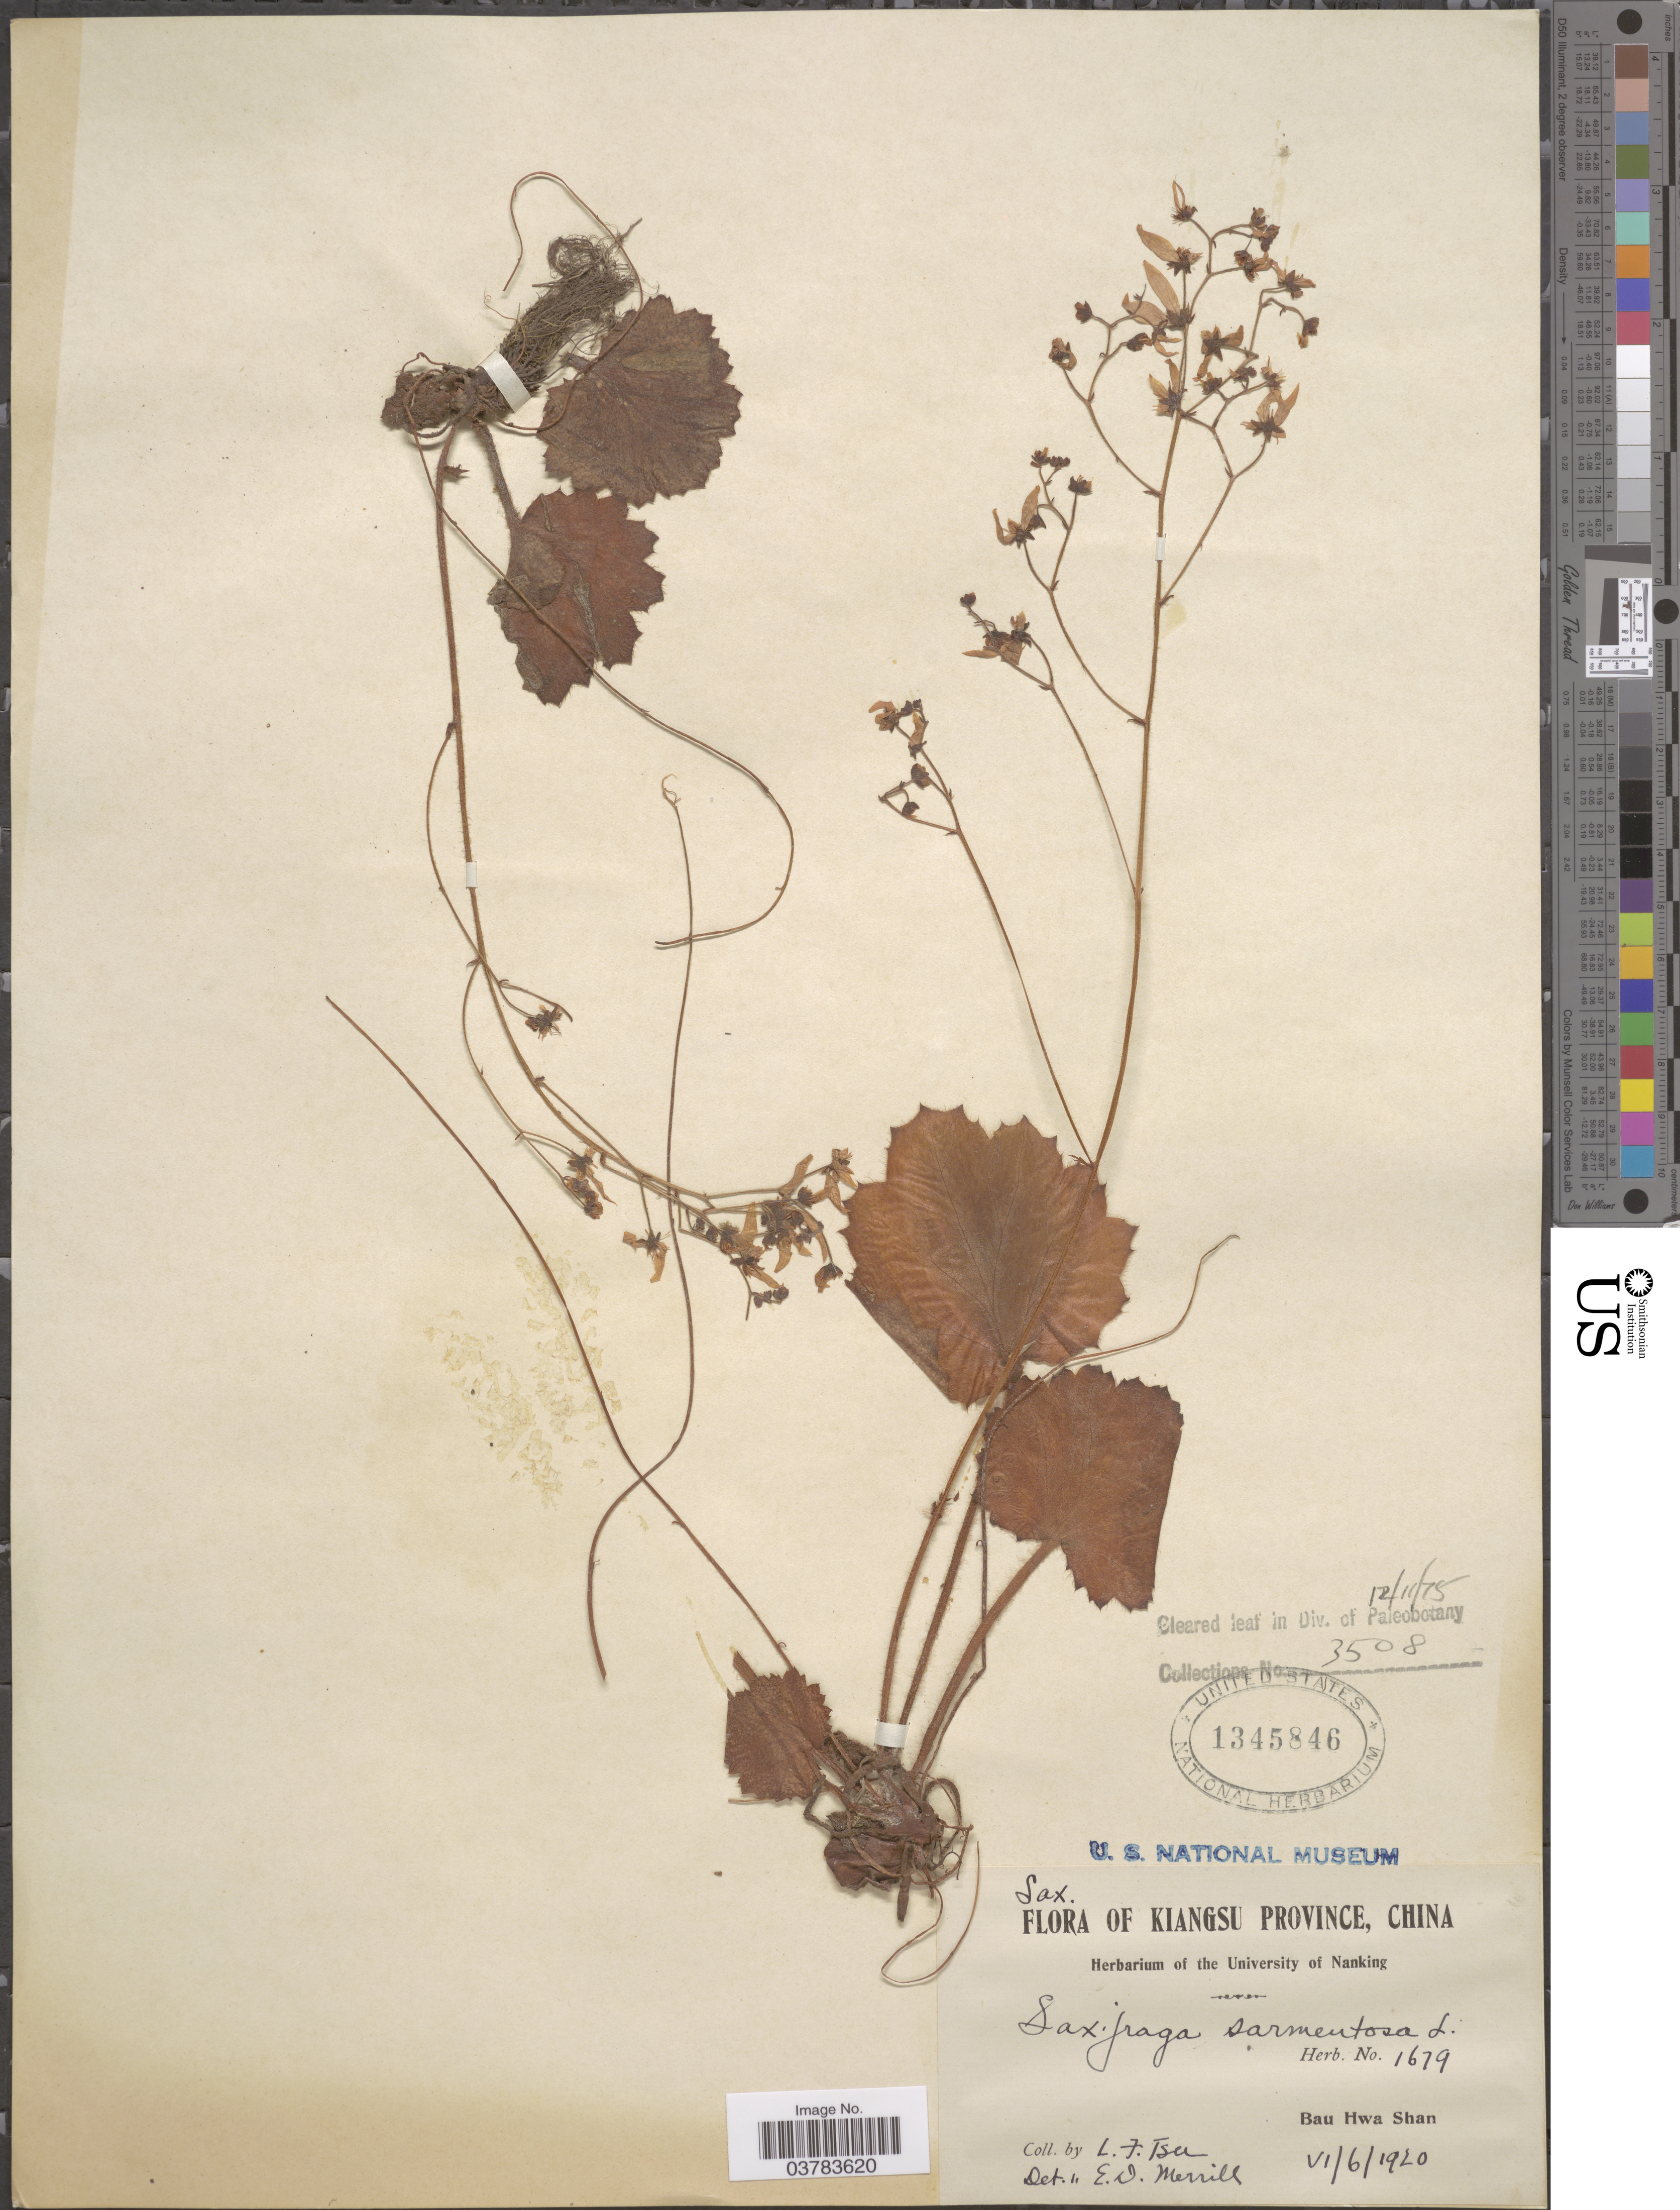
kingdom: Plantae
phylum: Tracheophyta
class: Magnoliopsida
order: Saxifragales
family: Saxifragaceae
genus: Saxifraga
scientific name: Saxifraga sarmentosa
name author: L. f.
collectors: L. Tsu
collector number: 1679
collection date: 1920-06-06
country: China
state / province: Jiangsu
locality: Kiangsu Province. Bau Hwa Shan.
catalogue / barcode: US 1345846